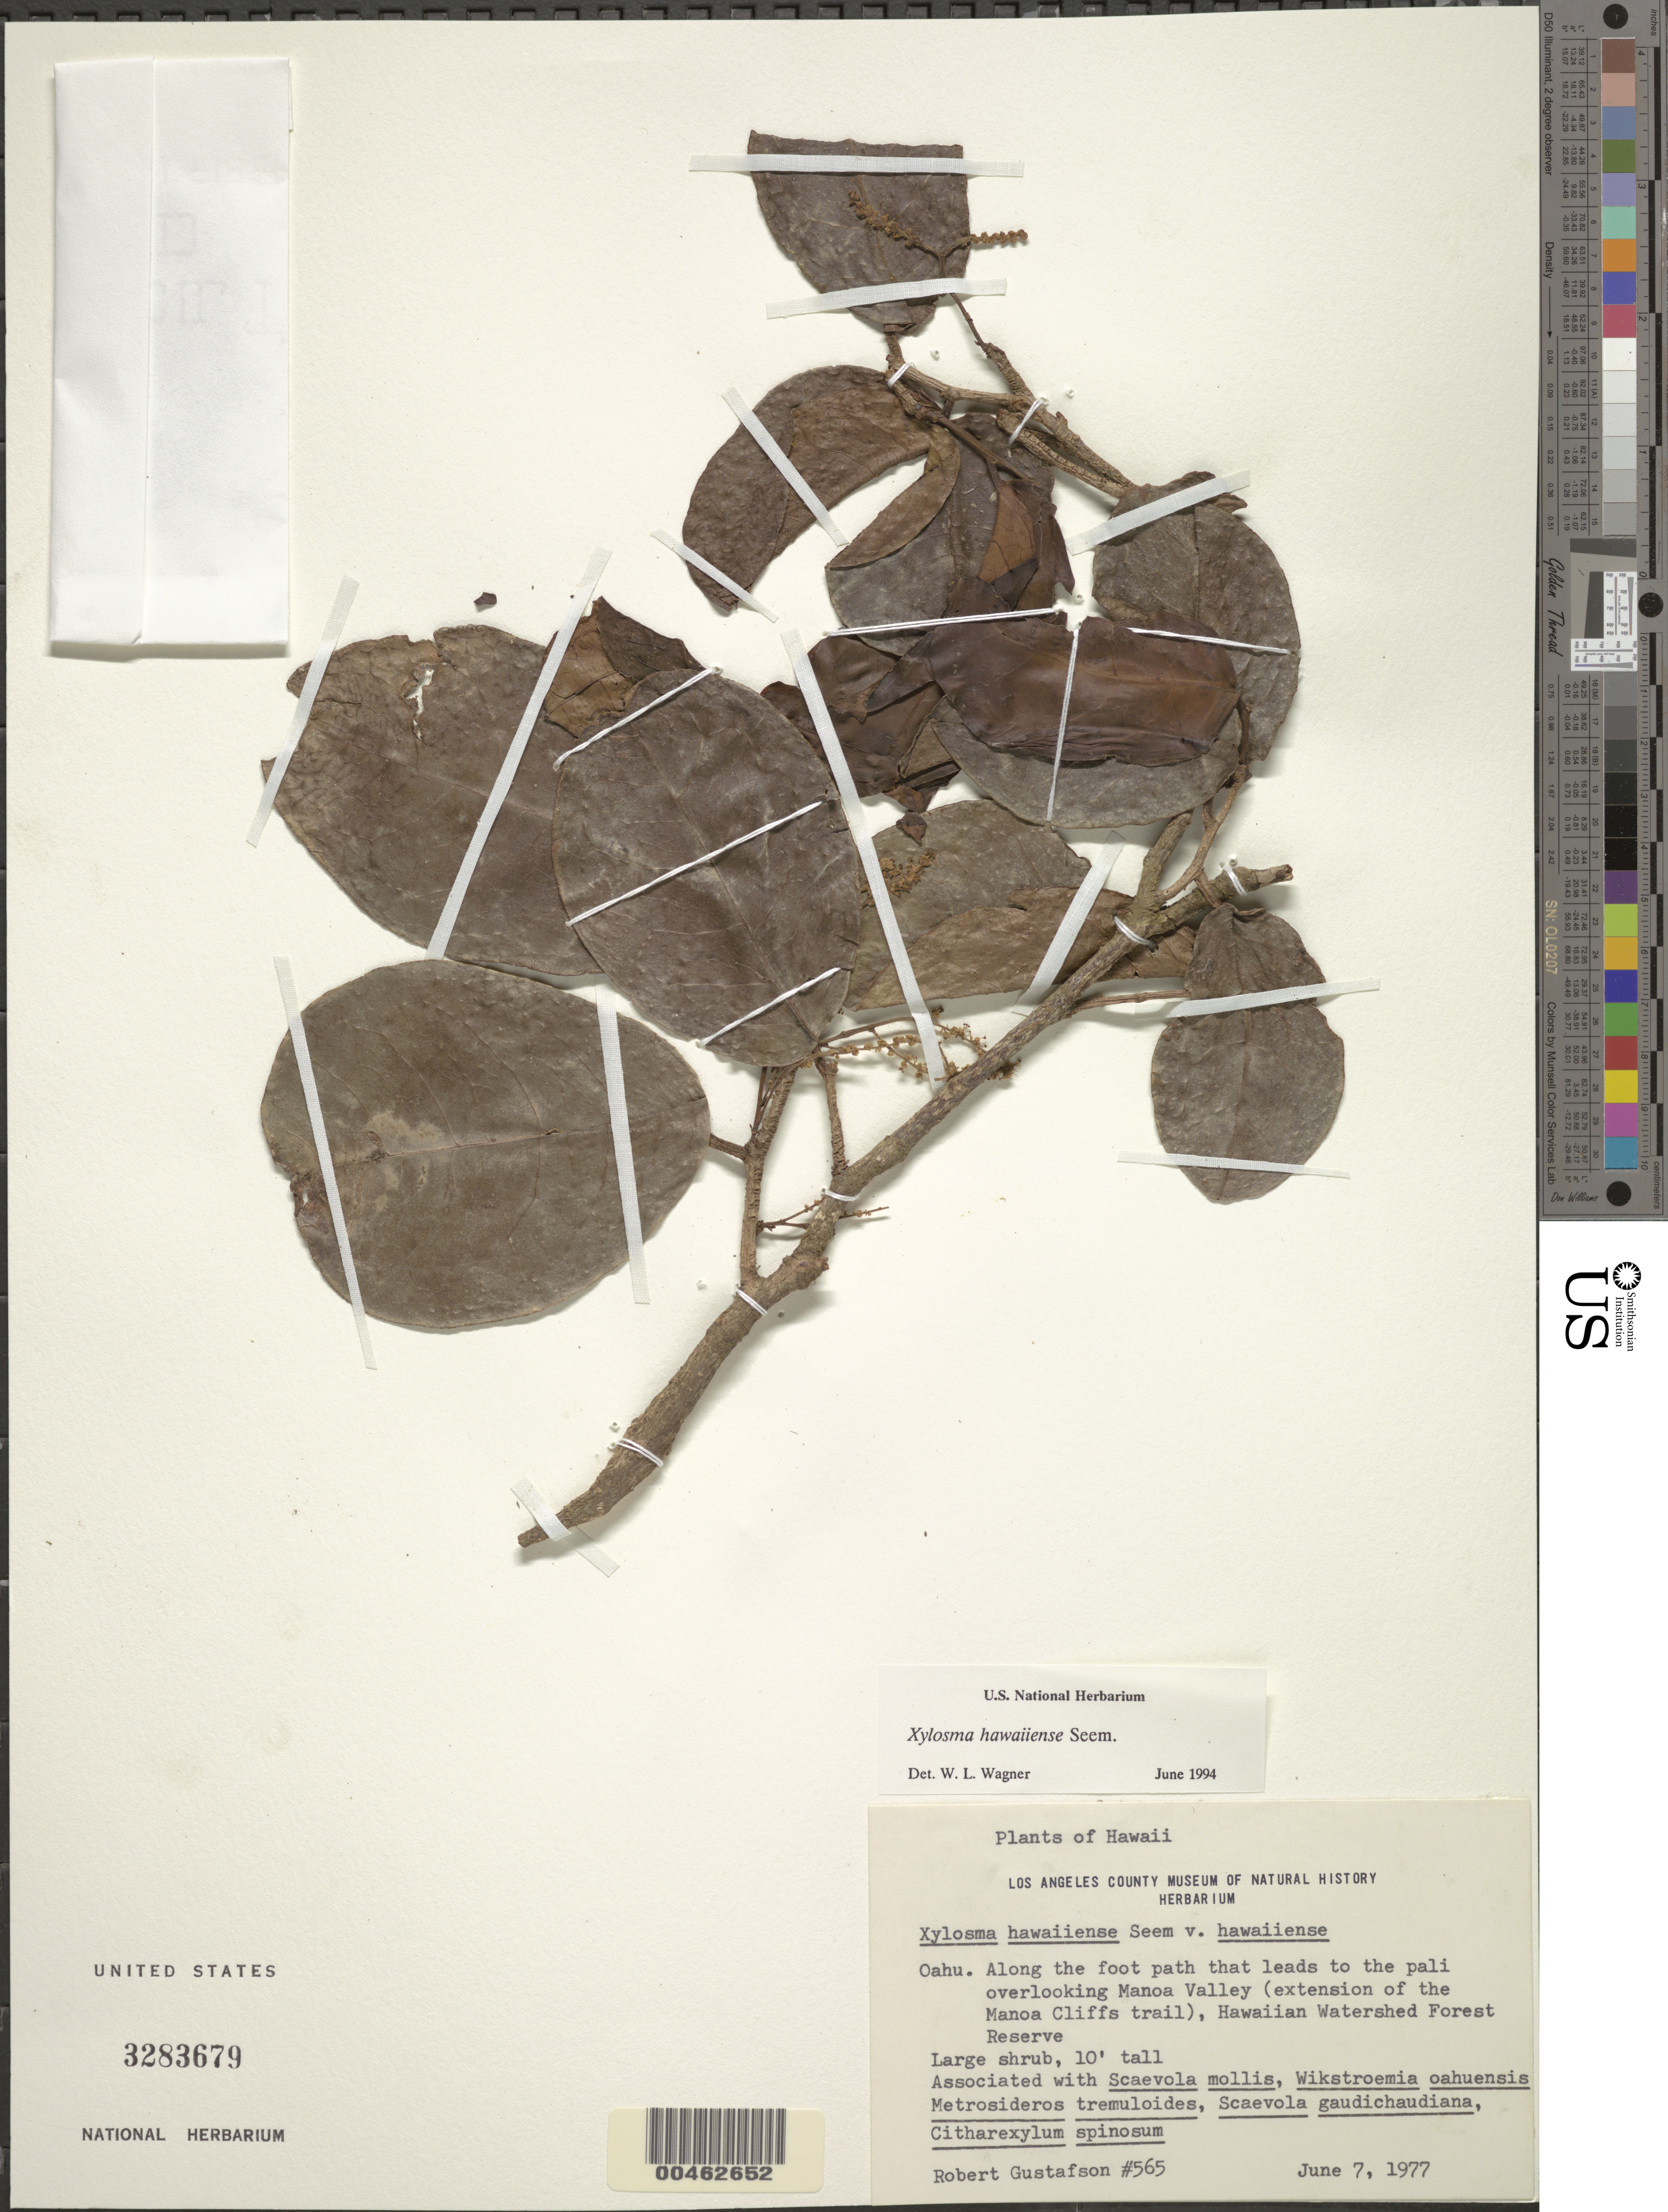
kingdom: Plantae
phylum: Tracheophyta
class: Magnoliopsida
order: Malpighiales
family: Salicaceae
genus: Xylosma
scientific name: Xylosma hawaiensis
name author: Seem.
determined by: Wagner, W. L., (BOT), Smithsonian Institution - National Museum of Natural History (UNITED STATES)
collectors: R. Gustafson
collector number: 565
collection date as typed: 7 Jun 1977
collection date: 1977-06-07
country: United States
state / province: Hawaii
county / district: Honolulu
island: Oahu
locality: Along the foot path that leads to the pali overlooking Manoa Valley (Extension of the Manoa Cliffs trail), Hawaiian Watershed...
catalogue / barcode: US 3283679